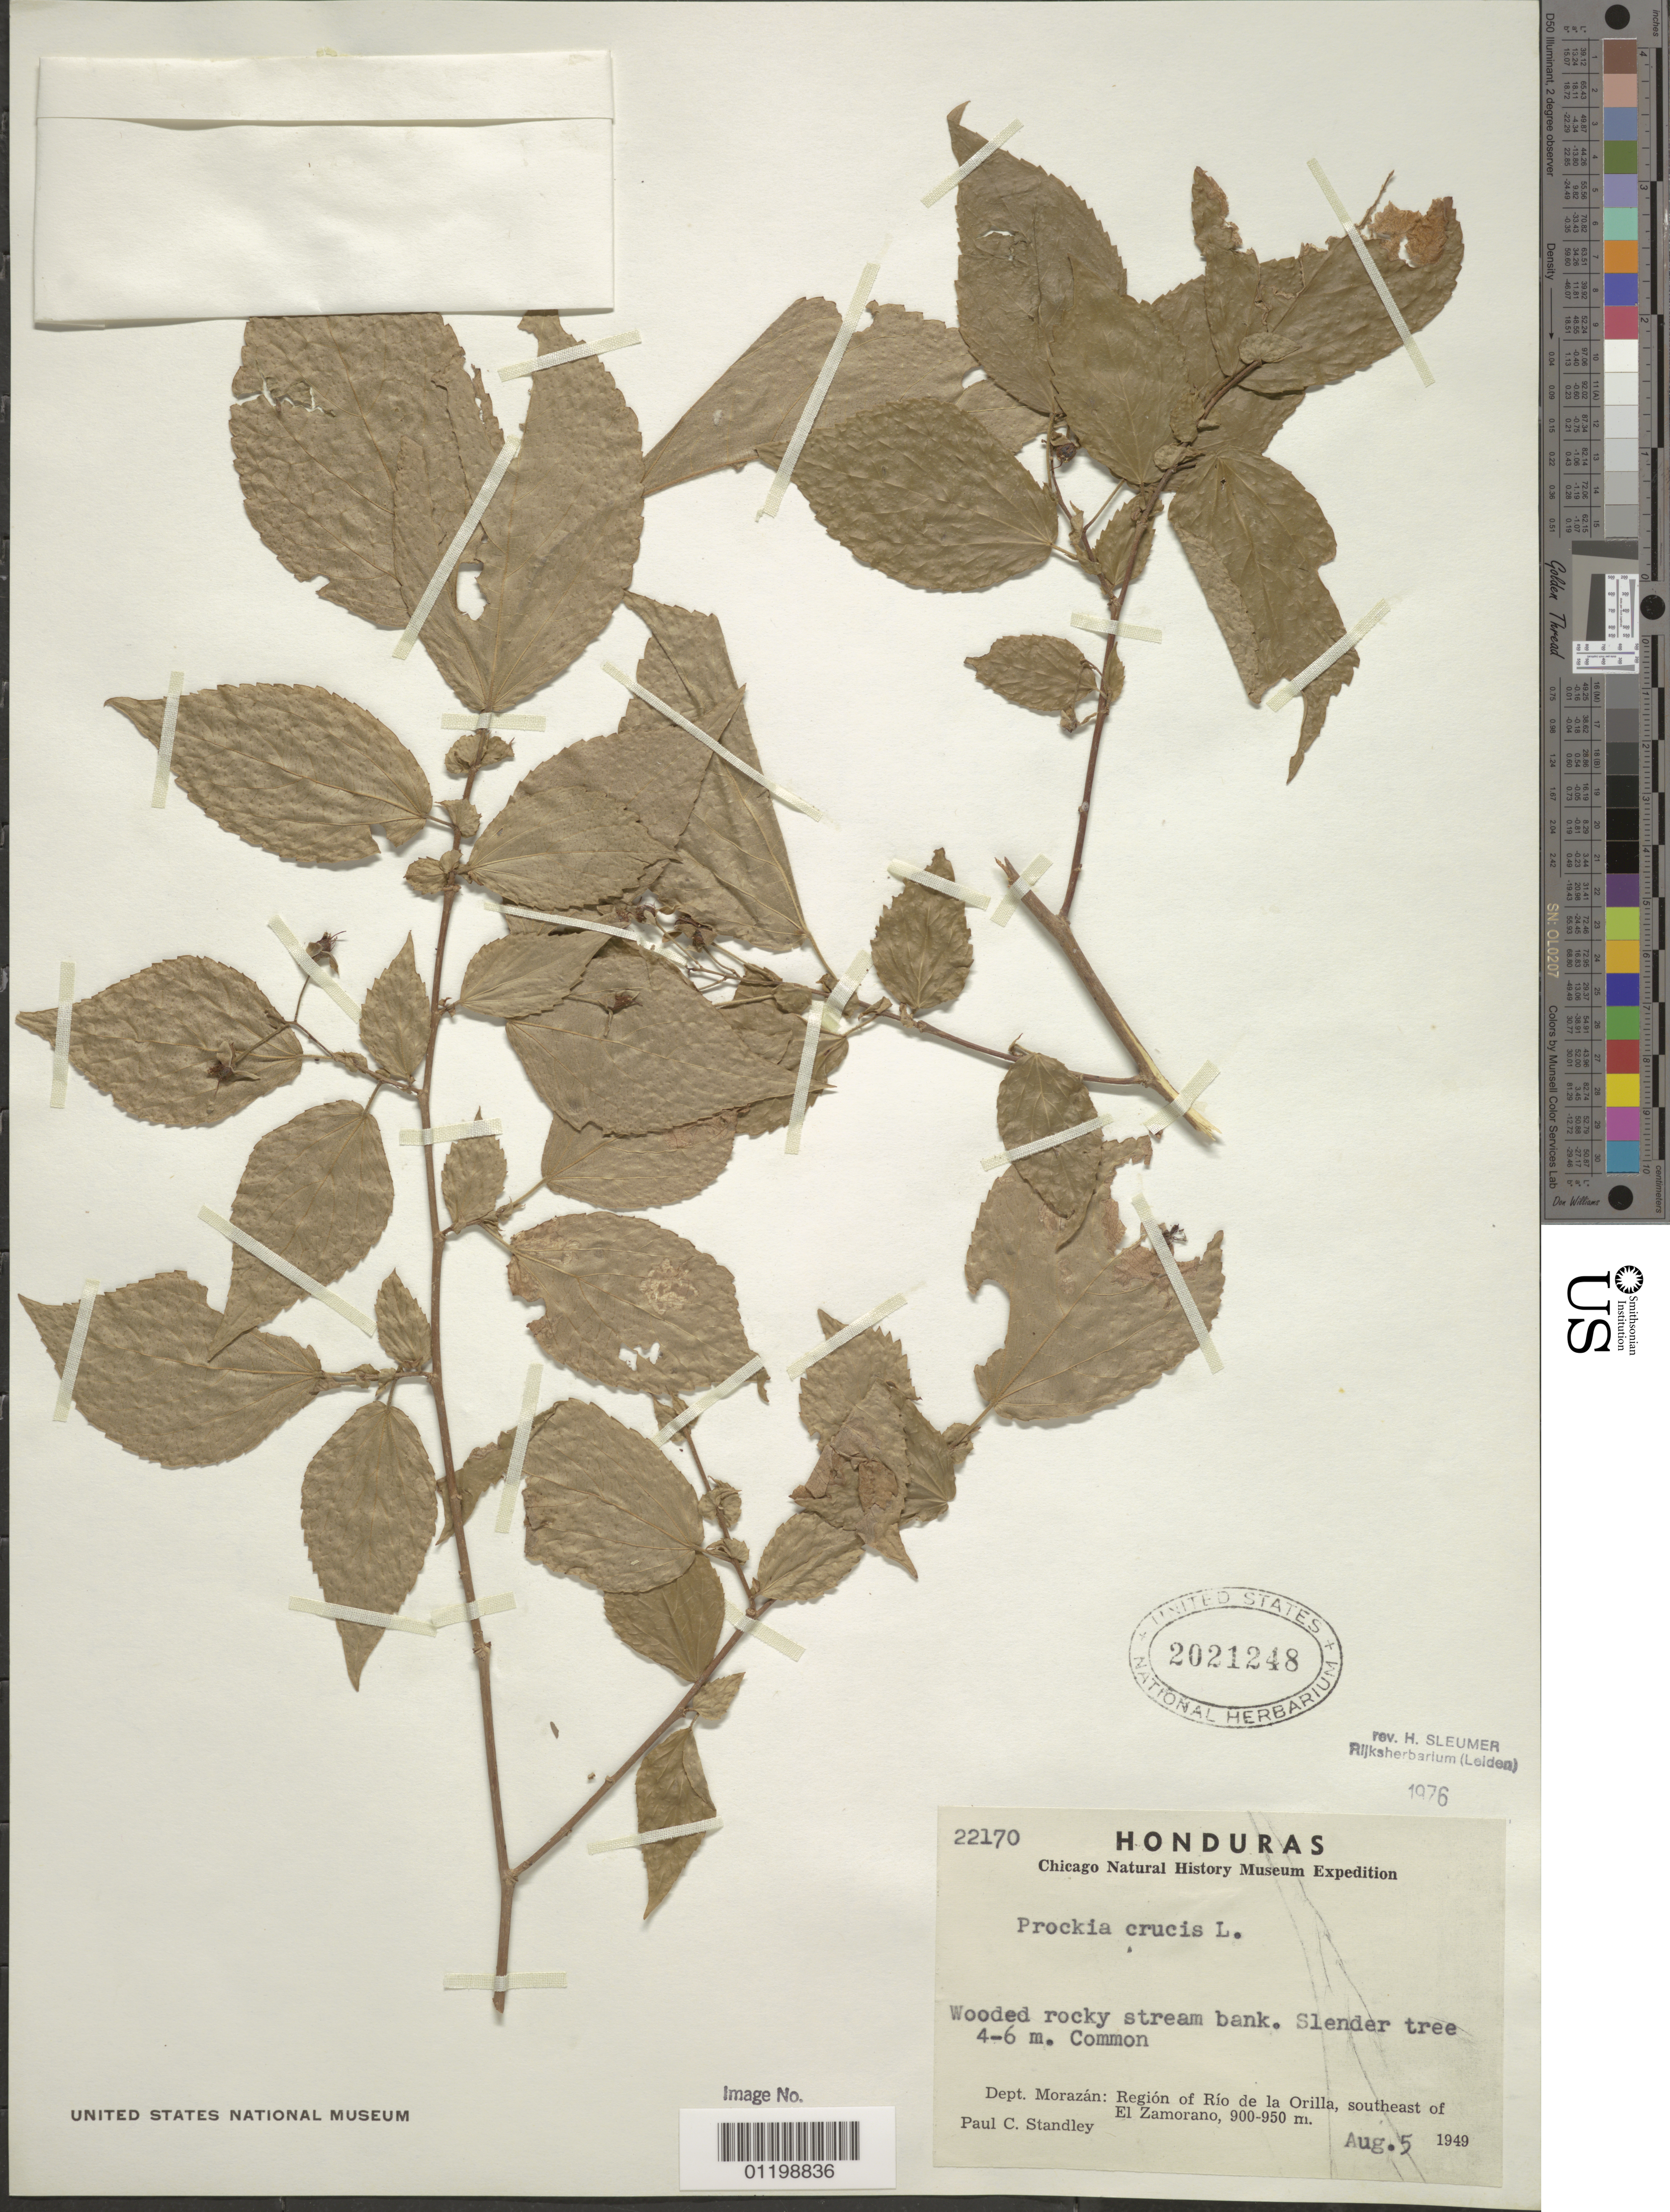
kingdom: Plantae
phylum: Tracheophyta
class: Magnoliopsida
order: Malpighiales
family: Salicaceae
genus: Prockia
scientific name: Prockia crucis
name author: P. Browne ex L.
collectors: P. C. Standley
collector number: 22170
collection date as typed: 05 Aug 1949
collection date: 1949-08-05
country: Honduras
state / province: Fco. Morazán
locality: region of Río de la Orilla, SE of Zamorano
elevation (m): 900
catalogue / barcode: US 2021248